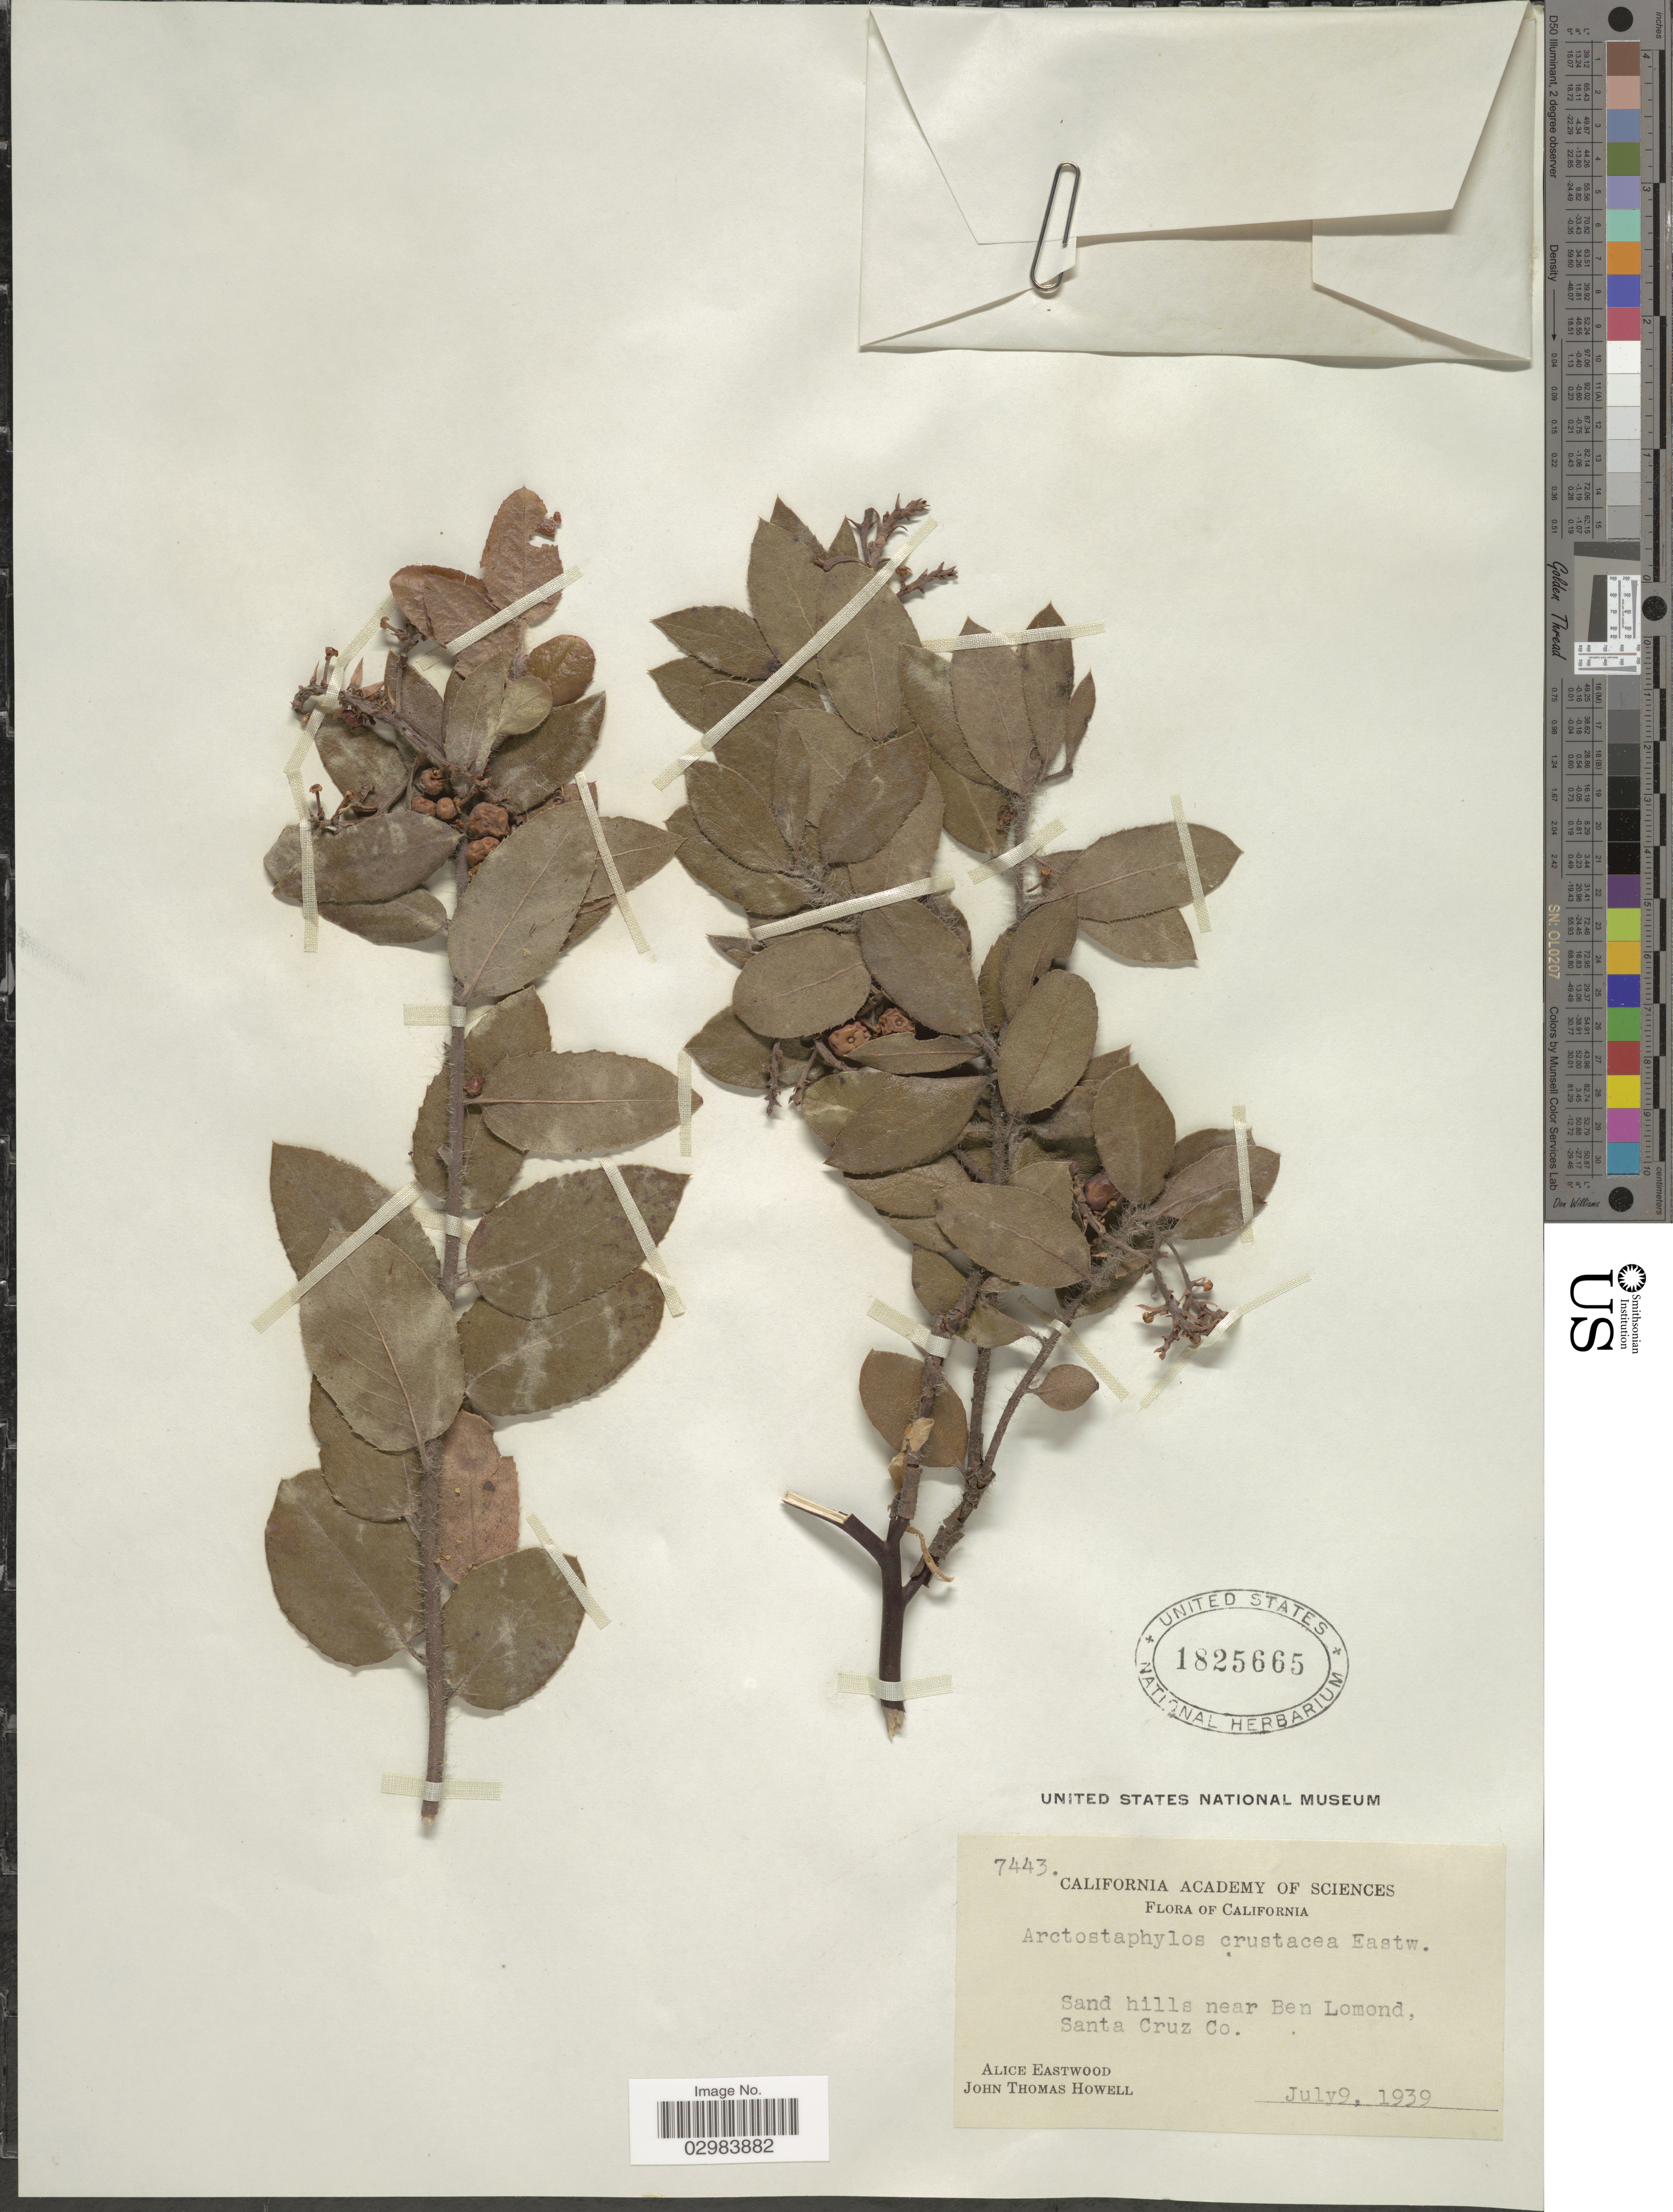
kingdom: Plantae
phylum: Tracheophyta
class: Magnoliopsida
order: Ericales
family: Ericaceae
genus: Arctostaphylos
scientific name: Arctostaphylos crustacea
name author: Eastw.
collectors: A. Eastwood & J. T. Howell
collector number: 7443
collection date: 1939-07-09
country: United States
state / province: California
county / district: Santa Cruz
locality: Sand hills near Ben Lomond, Santa Cruz Co.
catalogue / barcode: US 1825665